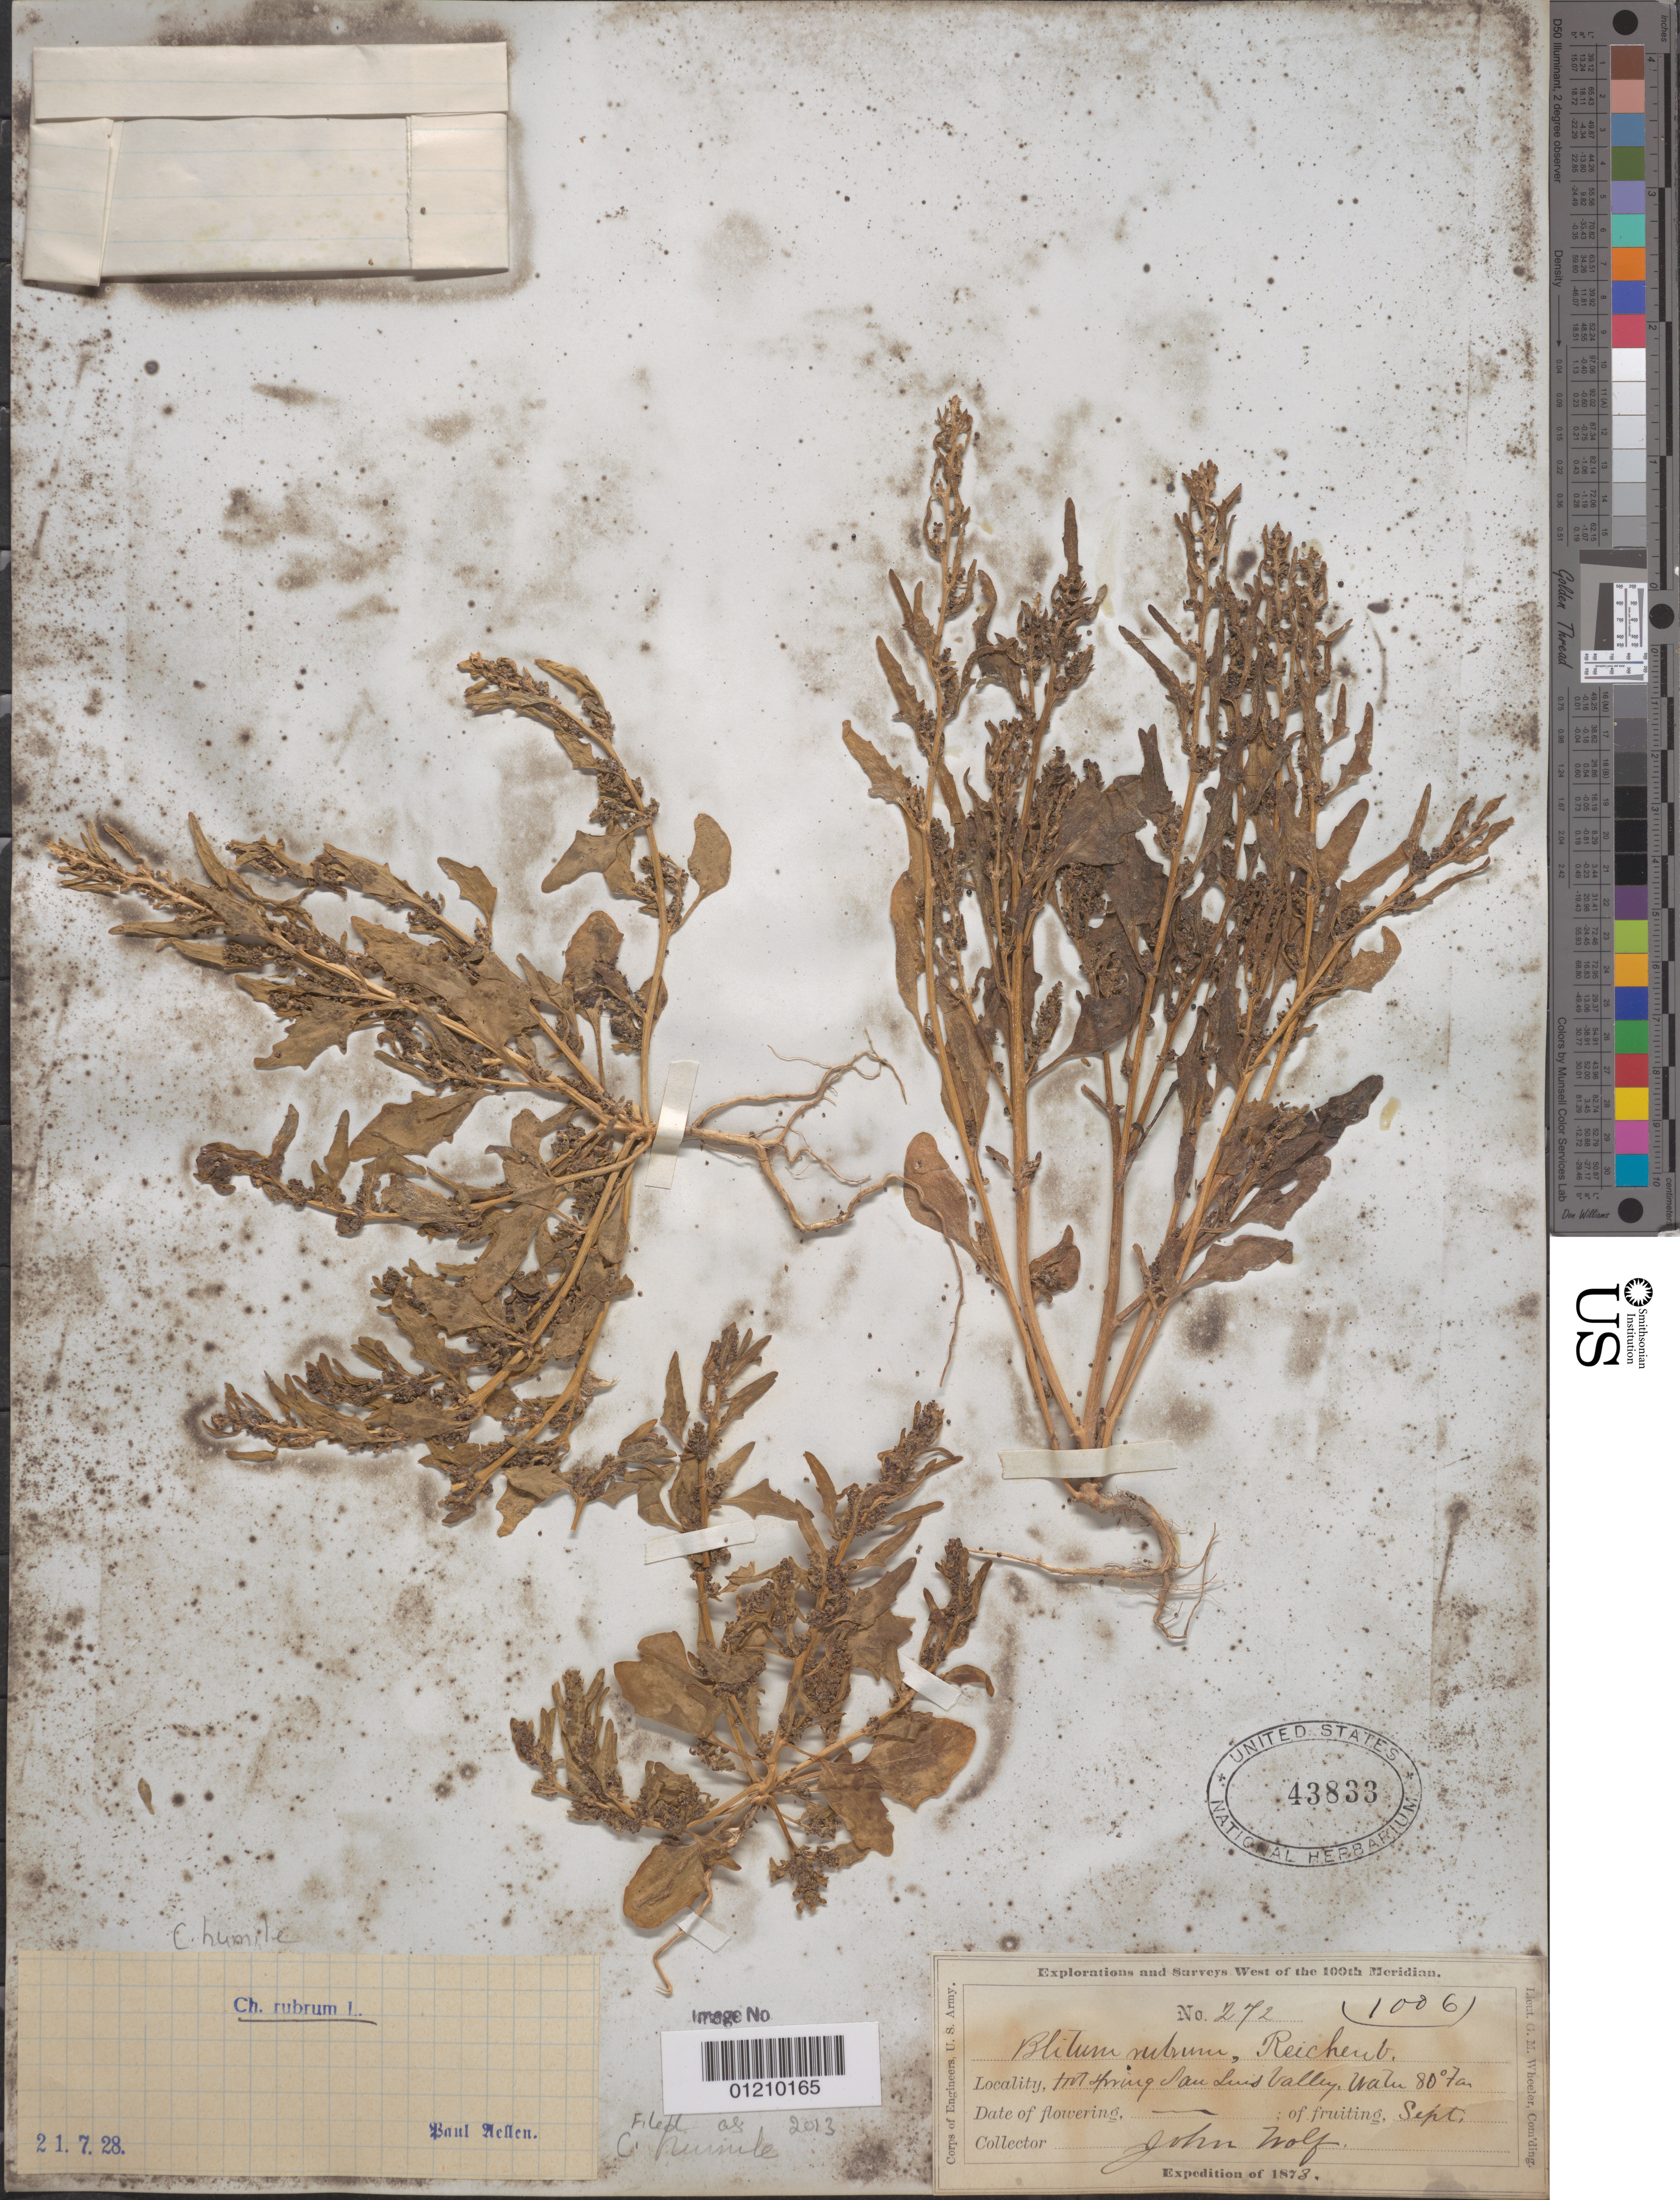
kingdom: Plantae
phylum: Tracheophyta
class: Magnoliopsida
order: Caryophyllales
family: Amaranthaceae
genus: Chenopodium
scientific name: Chenopodium humile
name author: Hook.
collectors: J. Wolf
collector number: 272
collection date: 1873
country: United States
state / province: Colorado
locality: Hot Spring, San Luis Valley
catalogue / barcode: US 43833